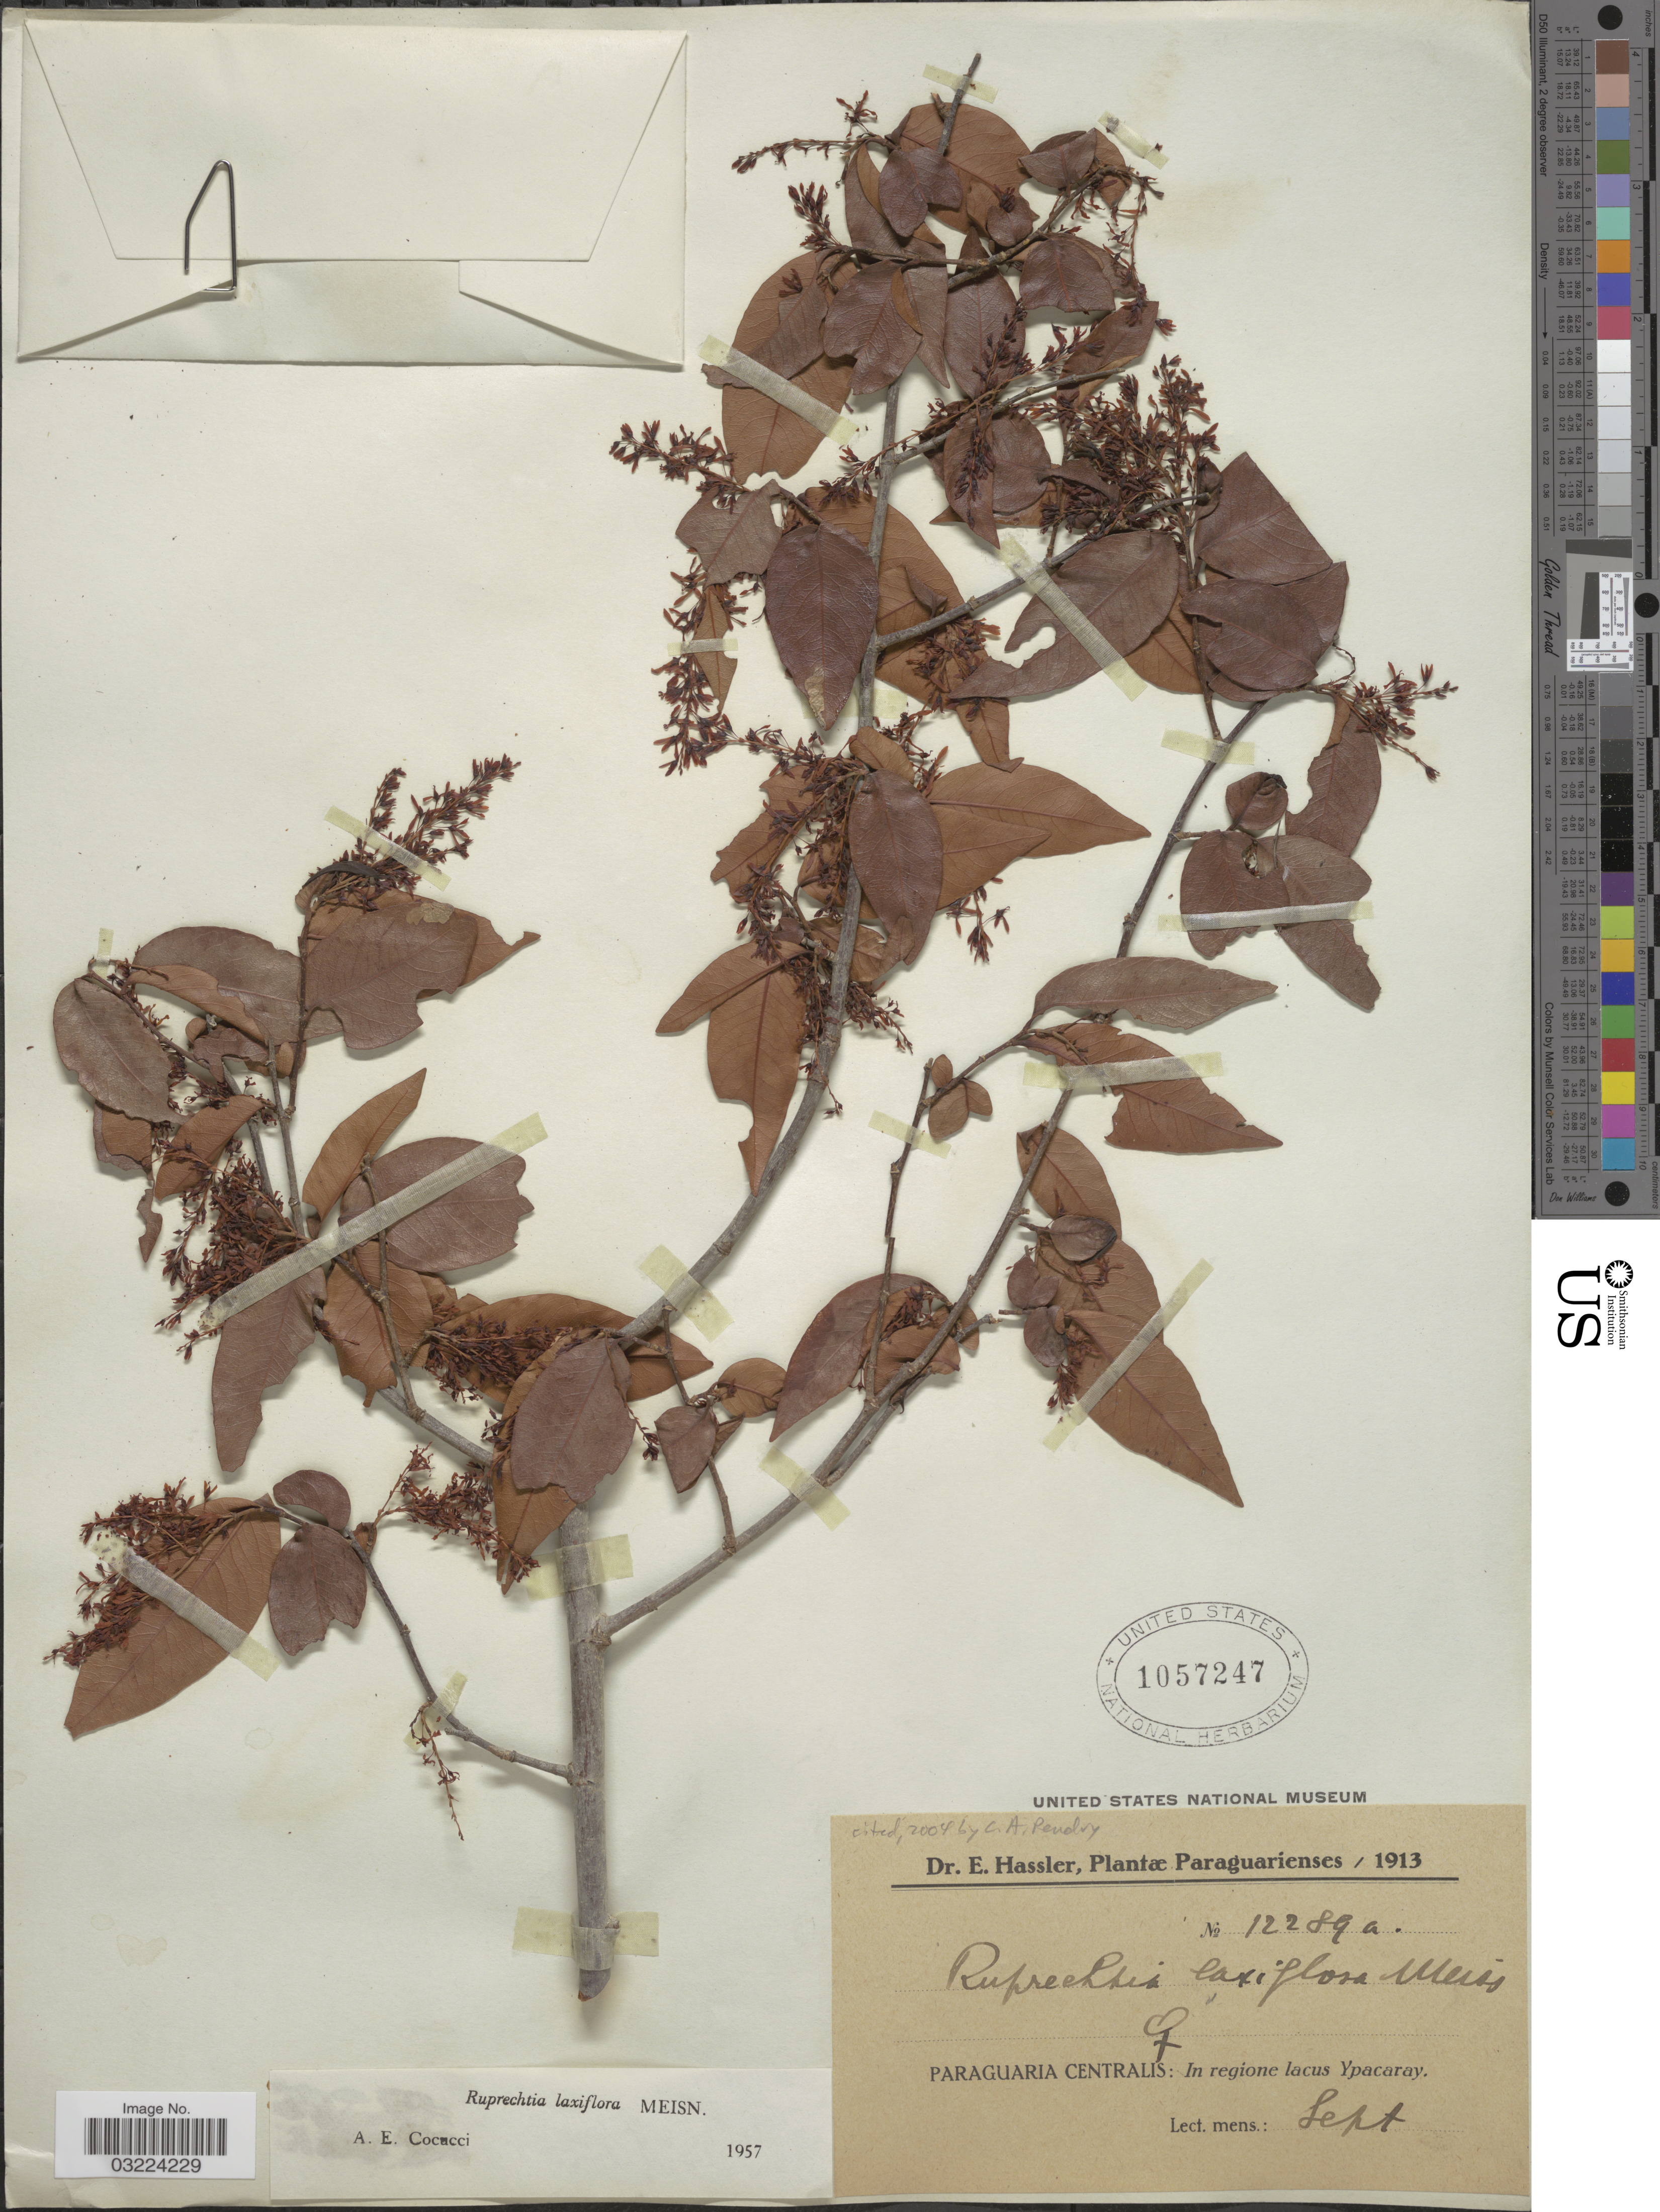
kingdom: Plantae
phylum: Tracheophyta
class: Magnoliopsida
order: Caryophyllales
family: Polygonaceae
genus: Ruprechtia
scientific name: Ruprechtia laxiflora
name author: Meisn.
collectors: E. Hassler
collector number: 12289a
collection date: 1913-09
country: Paraguay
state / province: Paraguari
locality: Paraguaria Centralis: In regione lacus Ypacaray.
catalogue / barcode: US 1057247